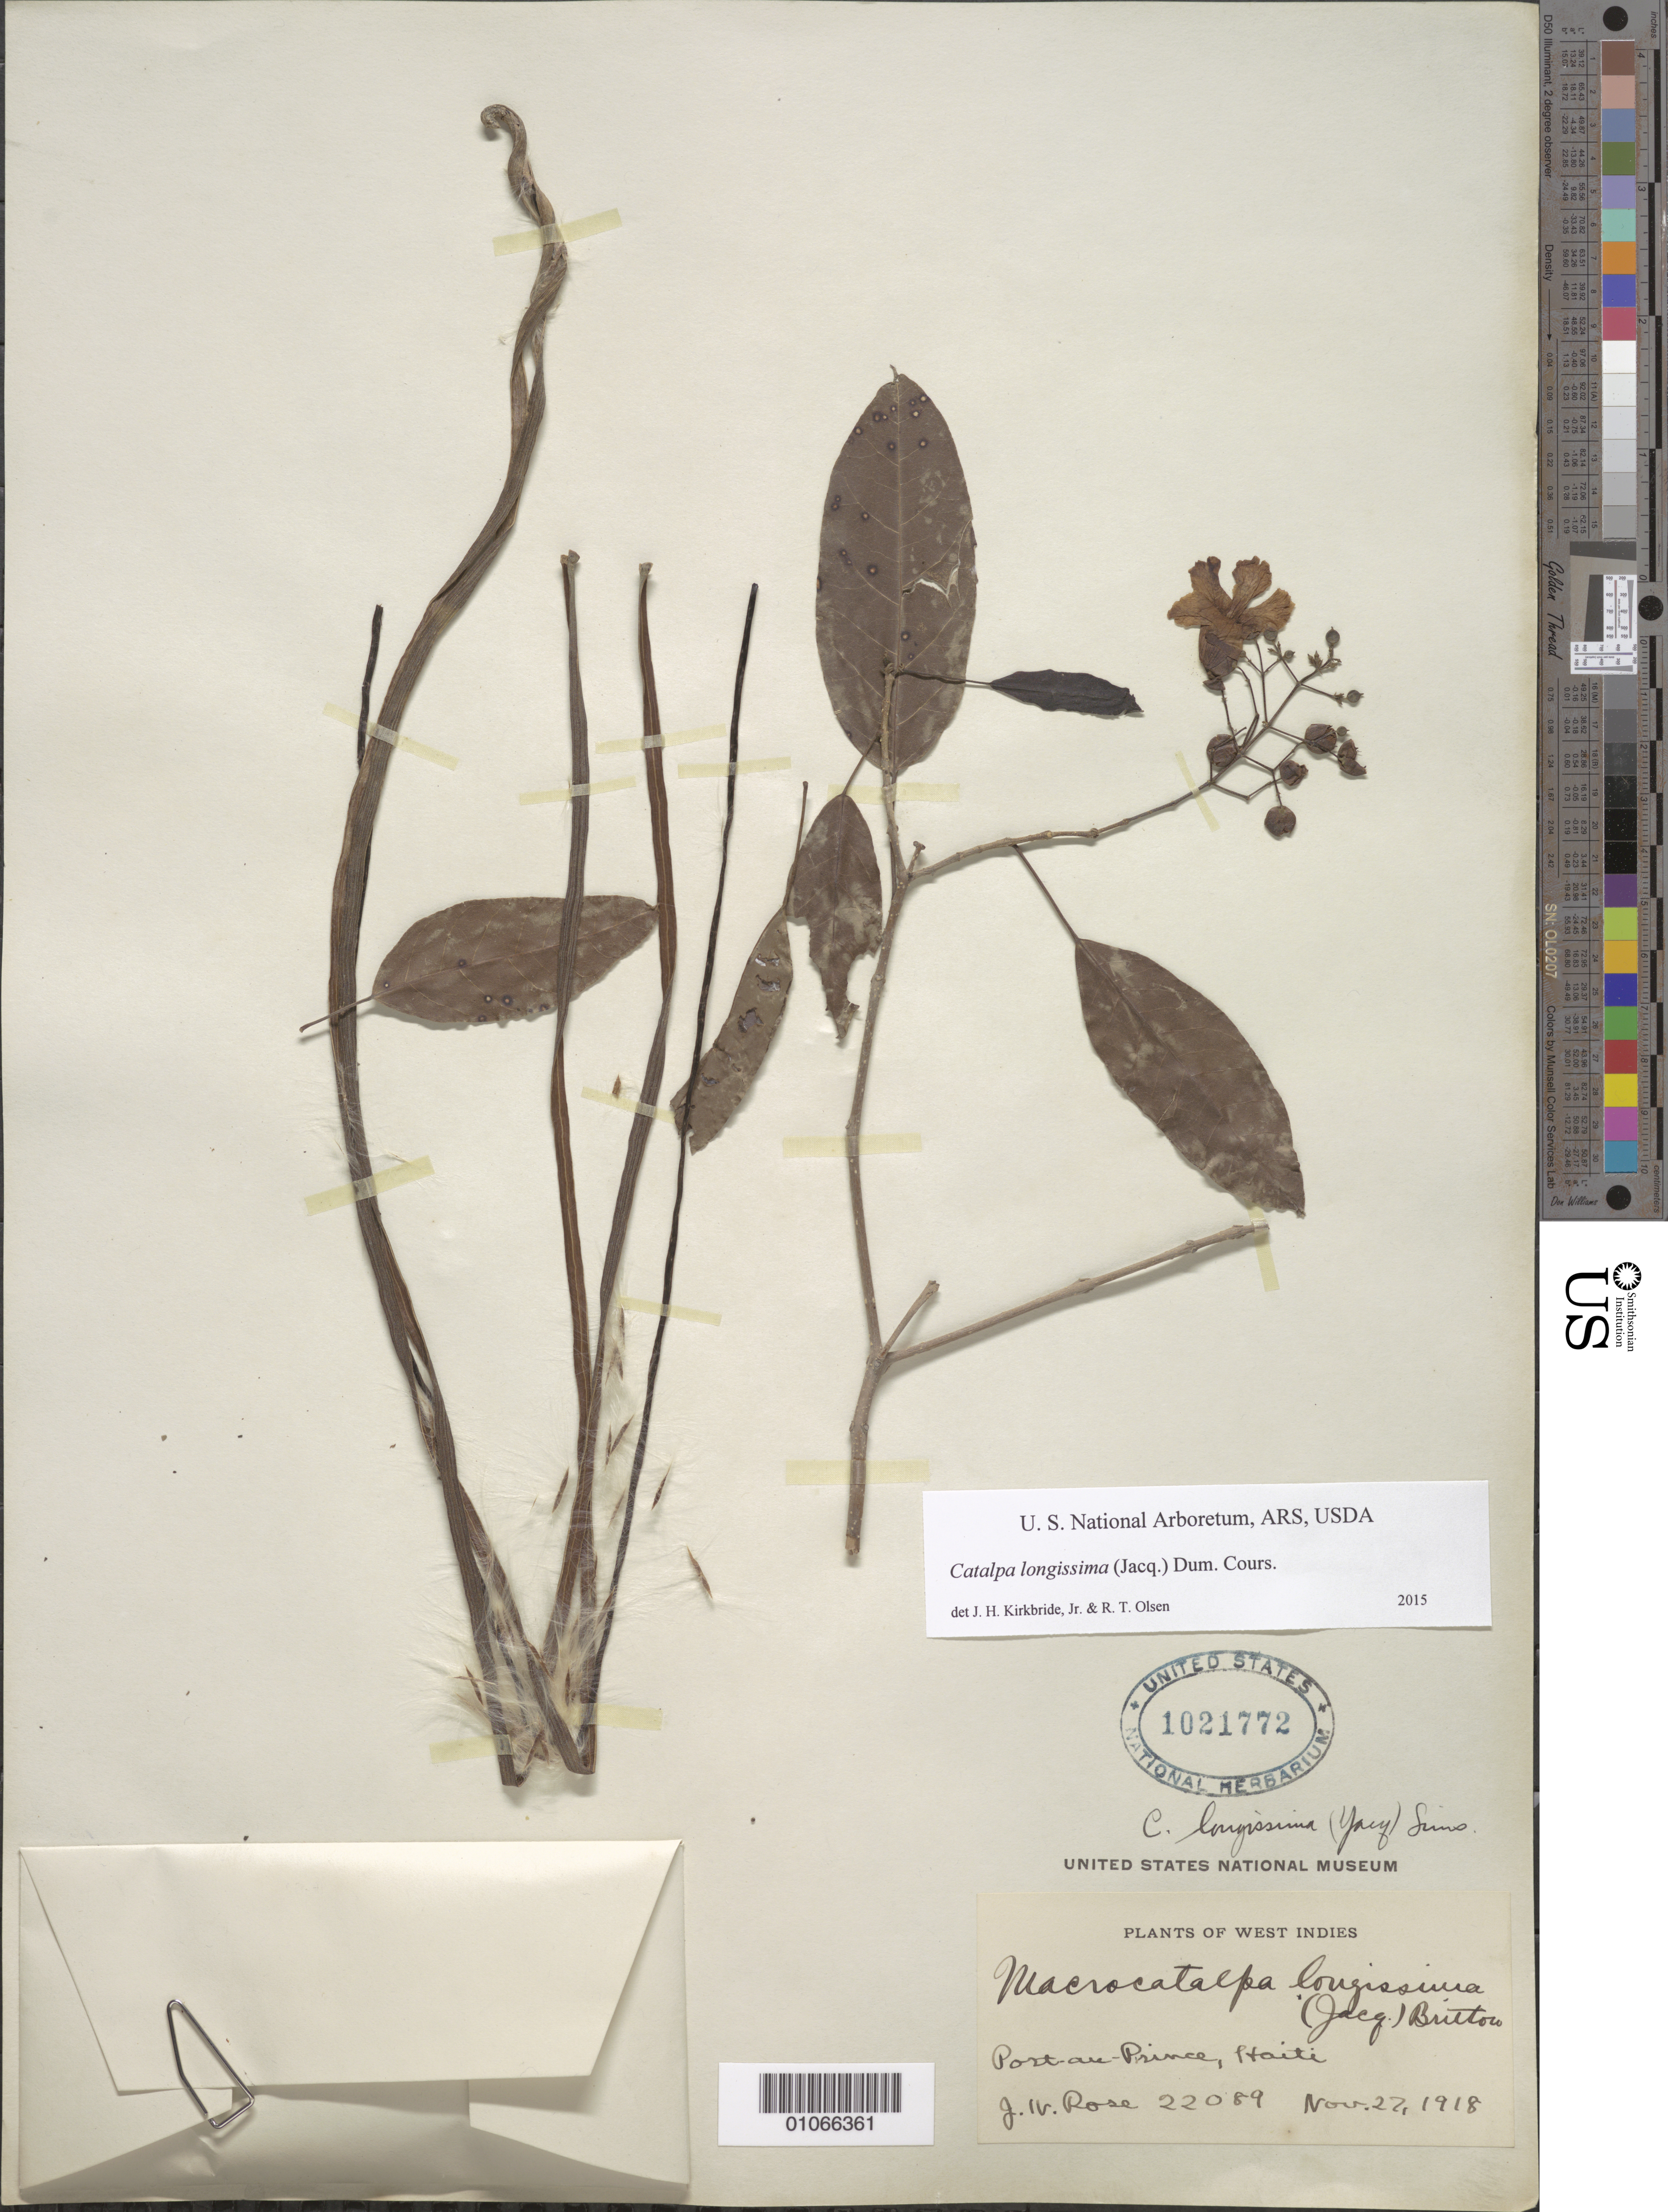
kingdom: Plantae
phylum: Tracheophyta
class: Magnoliopsida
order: Lamiales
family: Bignoniaceae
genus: Catalpa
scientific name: Catalpa longissima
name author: (Jacq.) Dum. Cours.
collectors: J. N. Rose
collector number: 22089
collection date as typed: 27 Nov 1918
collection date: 1918-11-27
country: Haiti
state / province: Óuest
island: Hispaniola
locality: Port-au-Prince.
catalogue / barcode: US 1021772